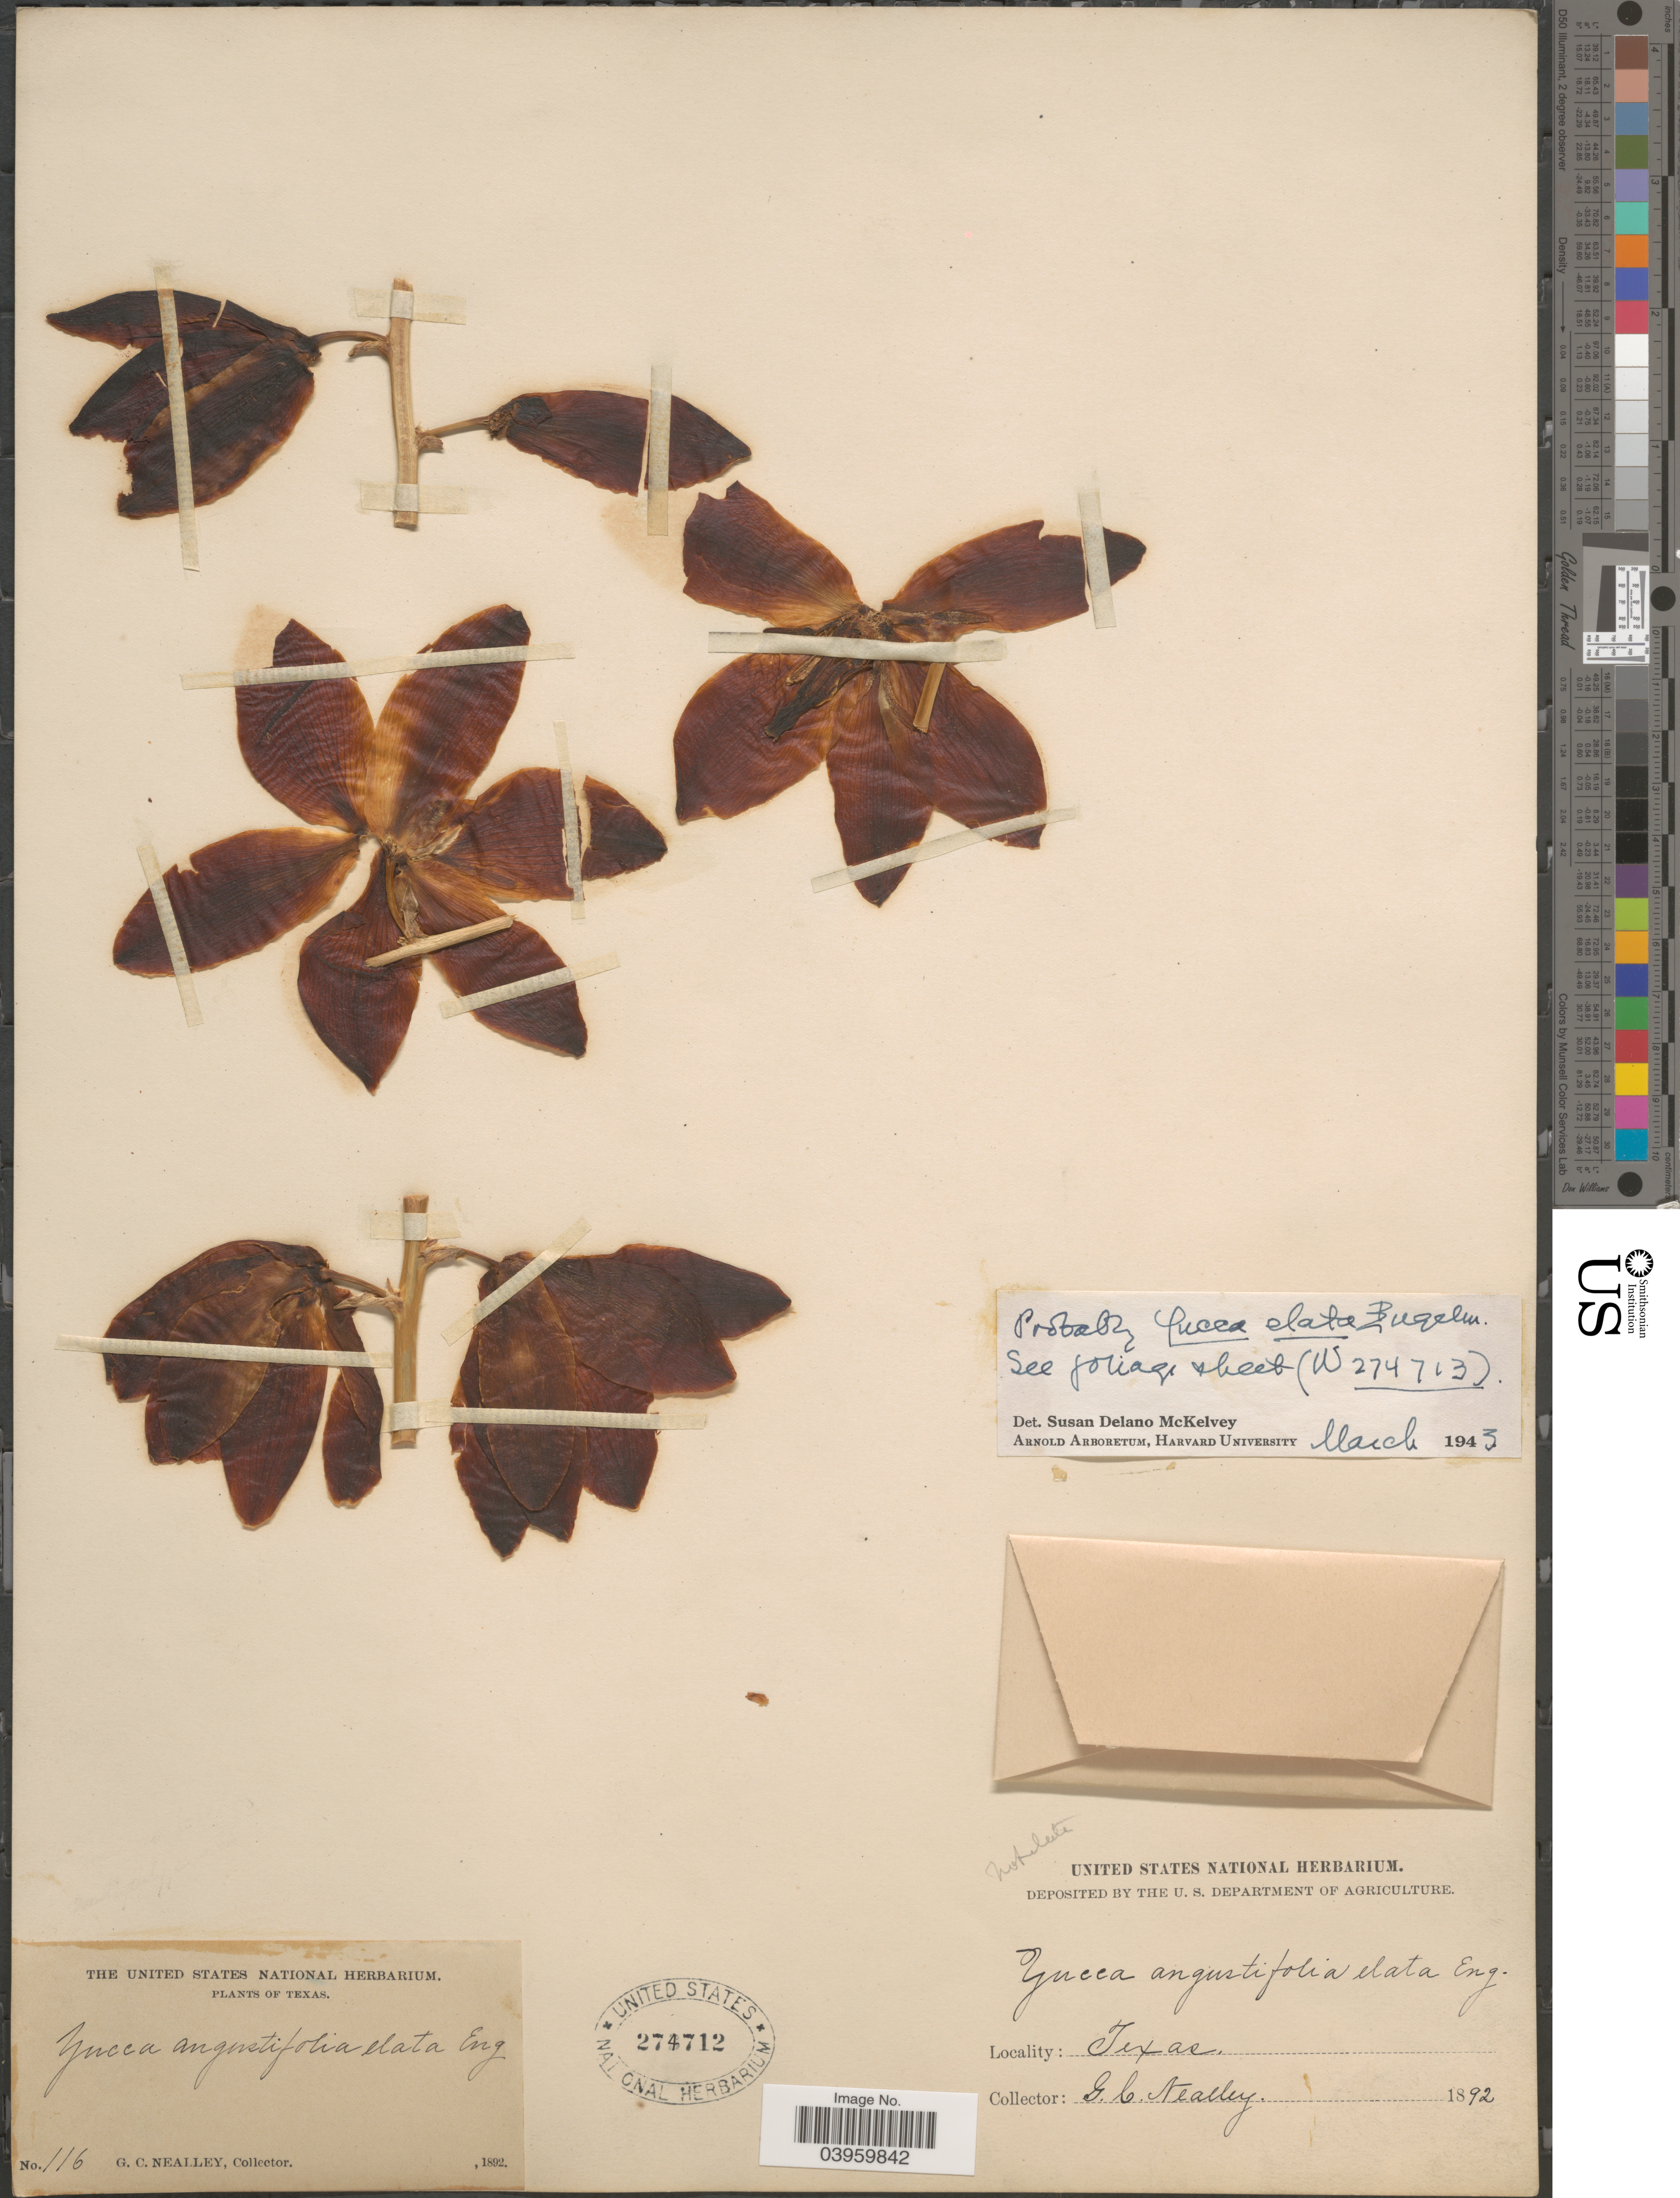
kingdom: Plantae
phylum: Tracheophyta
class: Liliopsida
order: Asparagales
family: Asparagaceae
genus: Yucca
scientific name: Yucca elata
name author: (Engelm.) Engelm.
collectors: G. C. Nealley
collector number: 116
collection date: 1892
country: United States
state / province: Texas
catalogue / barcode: US 274712